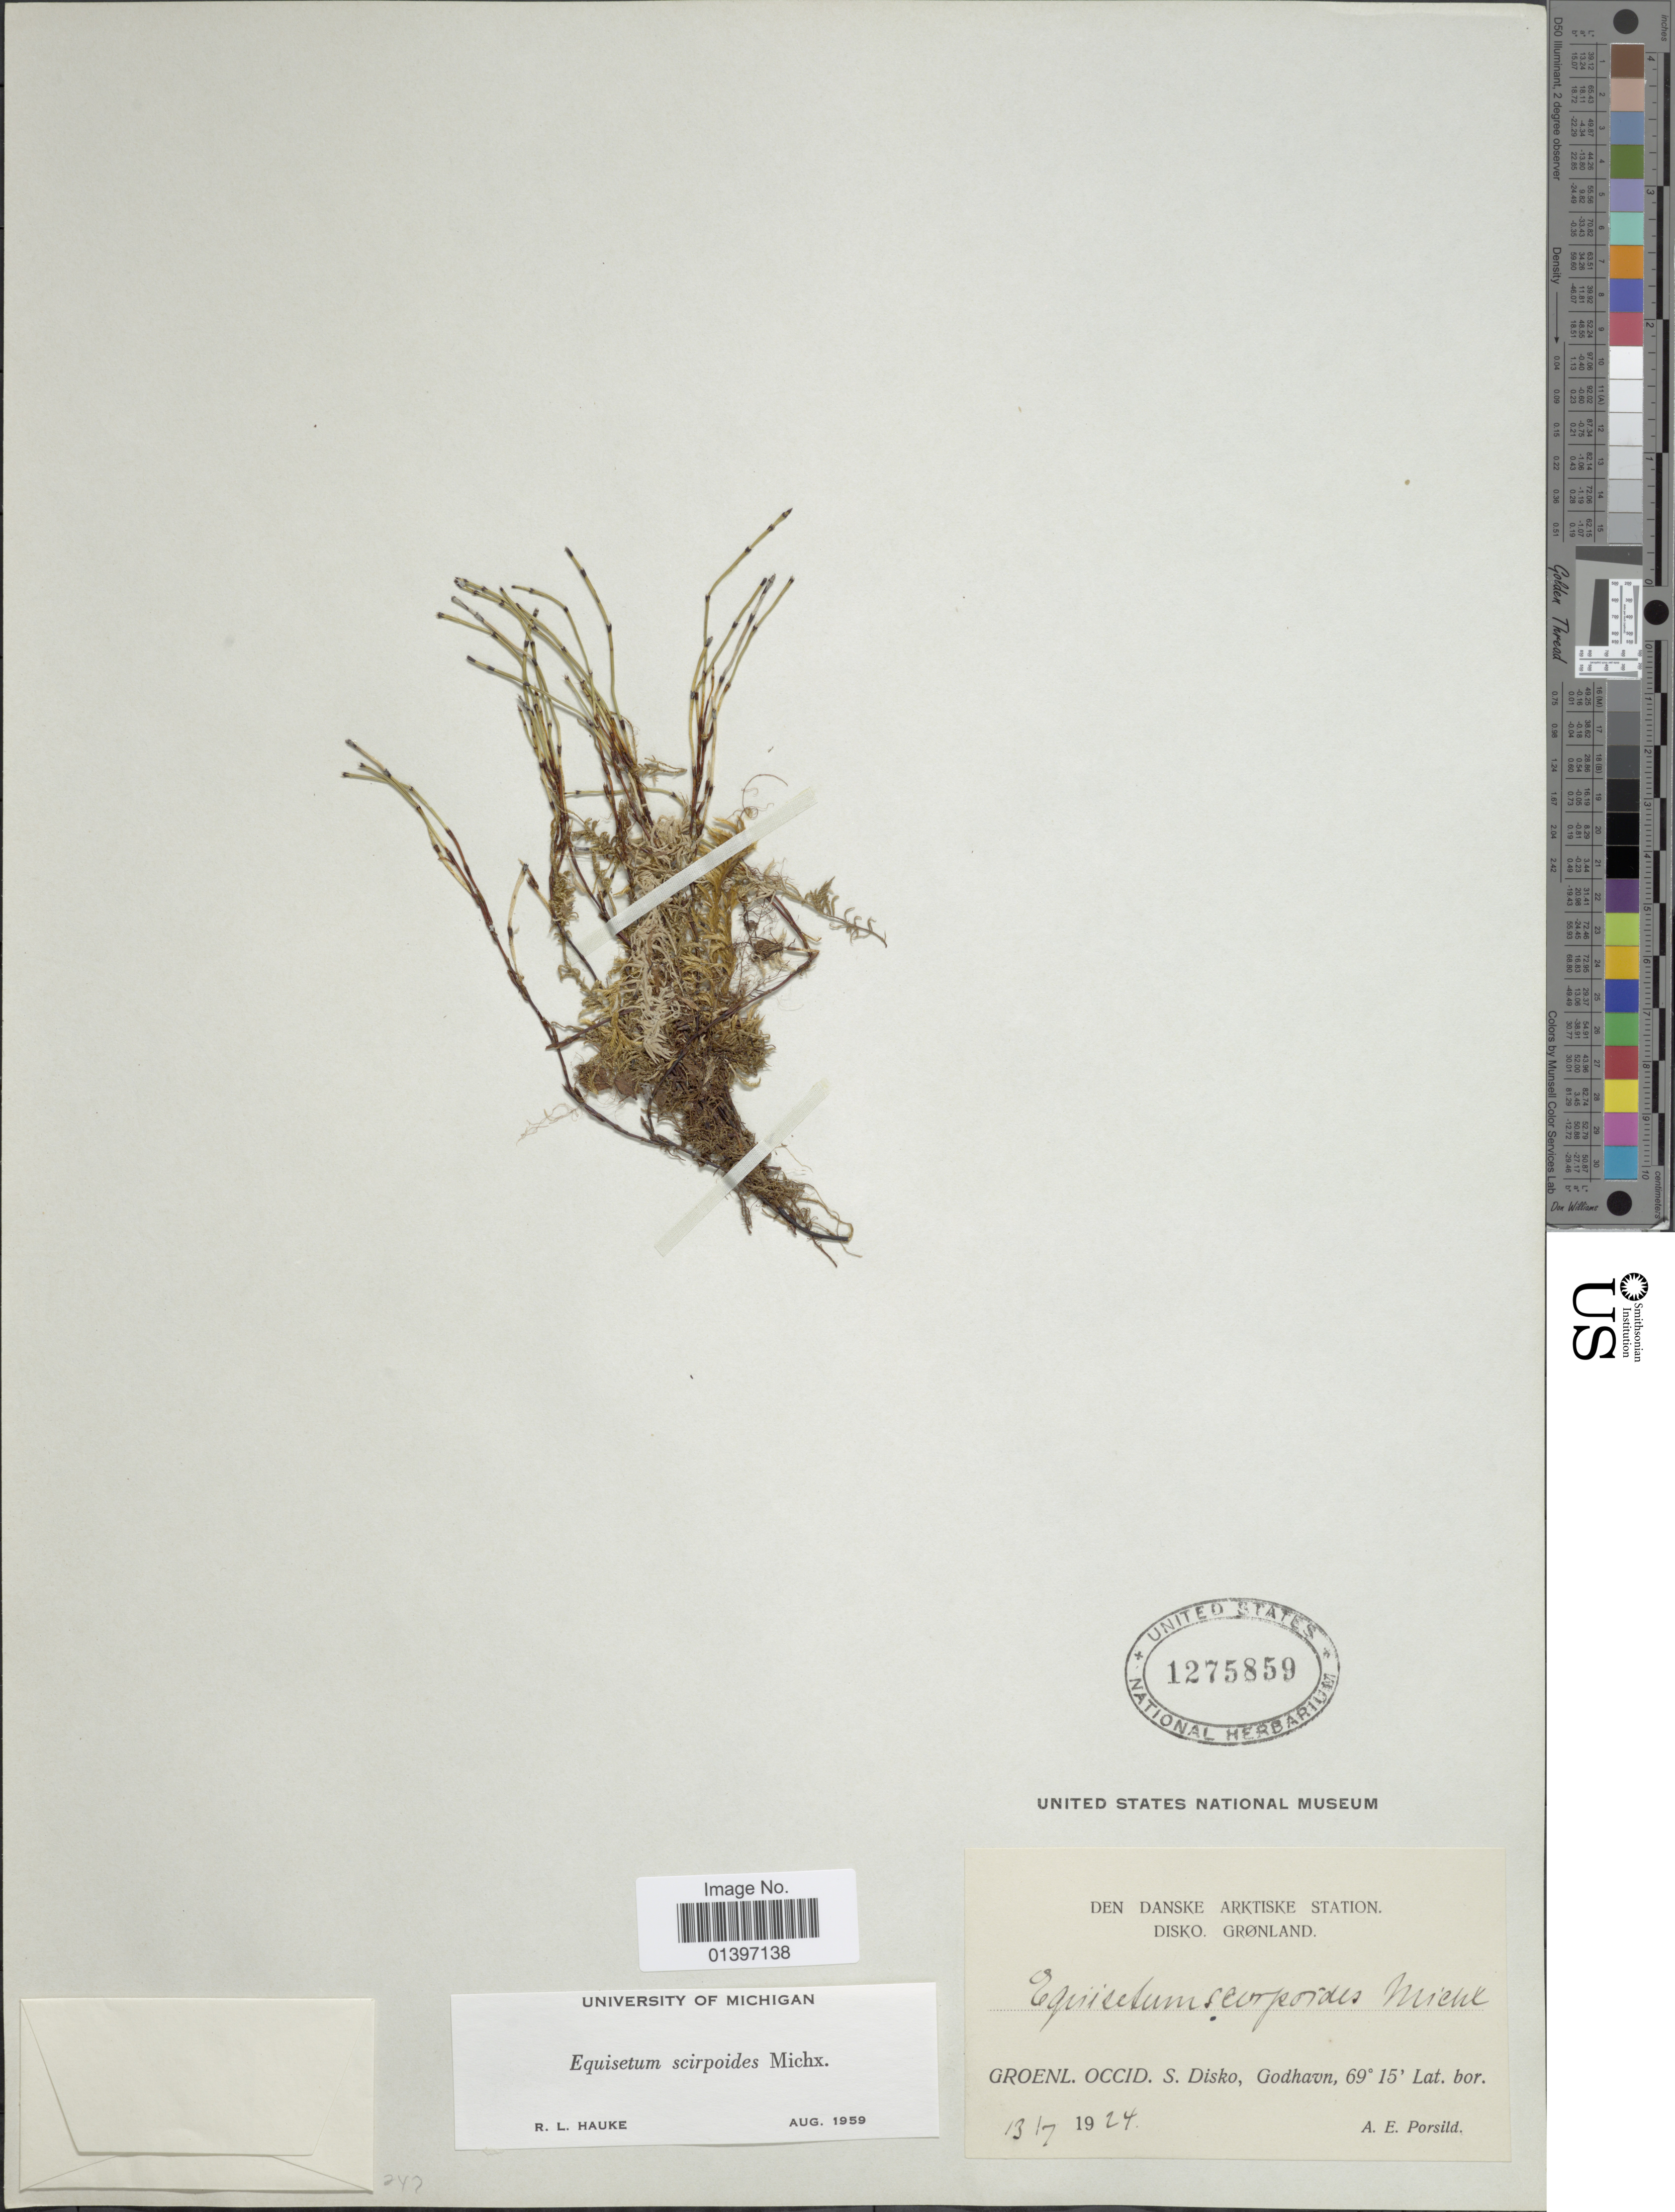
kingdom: Plantae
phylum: Tracheophyta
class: Polypodiopsida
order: Equisetales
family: Equisetaceae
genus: Equisetum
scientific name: Equisetum scirpoides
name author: Michx.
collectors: A. E. Porsild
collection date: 1924-07-13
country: Greenland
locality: Den Danske Arktiske station, Disko, Grønland, Groenl. occid. S. Disko, Godhavn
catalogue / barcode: US 1275859